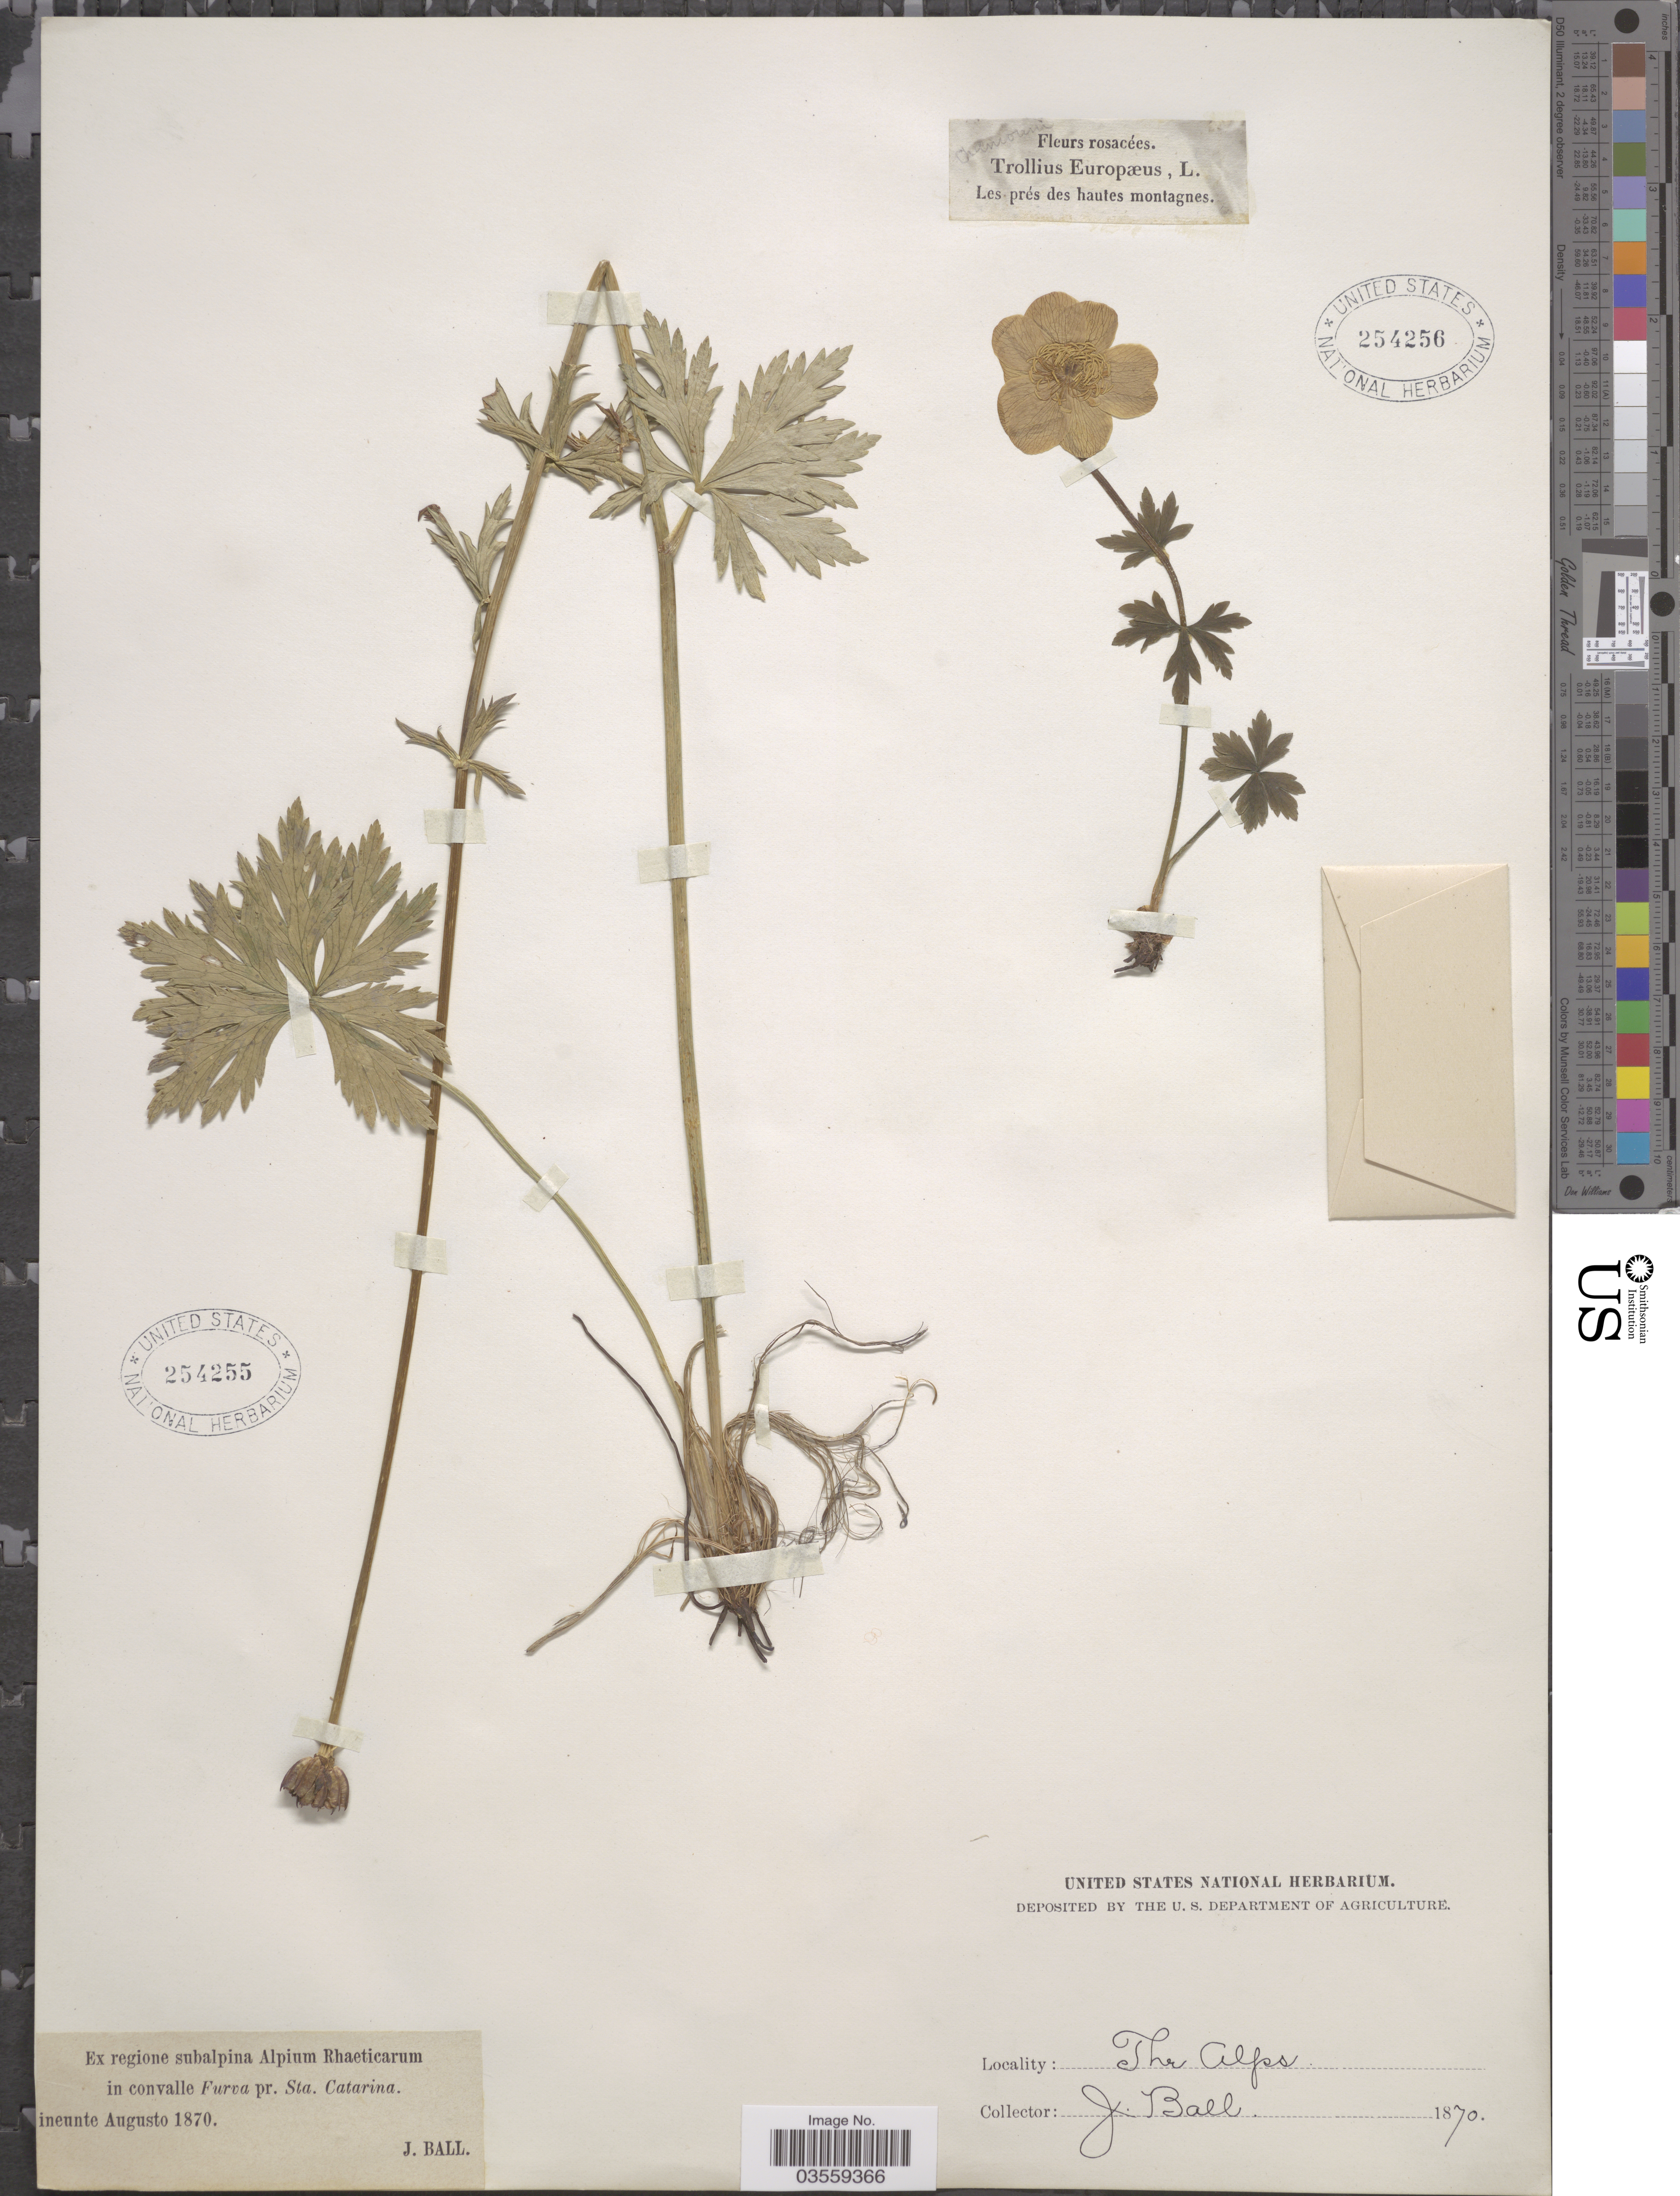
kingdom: Plantae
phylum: Tracheophyta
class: Magnoliopsida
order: Ranunculales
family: Ranunculaceae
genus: Trollius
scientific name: Trollius europaeus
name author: L.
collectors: J. Ball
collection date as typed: Ineunte Augusto 1870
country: Italy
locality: The Alps. Ex regione subalpina Alpium Rhaeticarum in convalle Furva pr. Sta. Catarina.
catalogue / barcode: US 254255-2